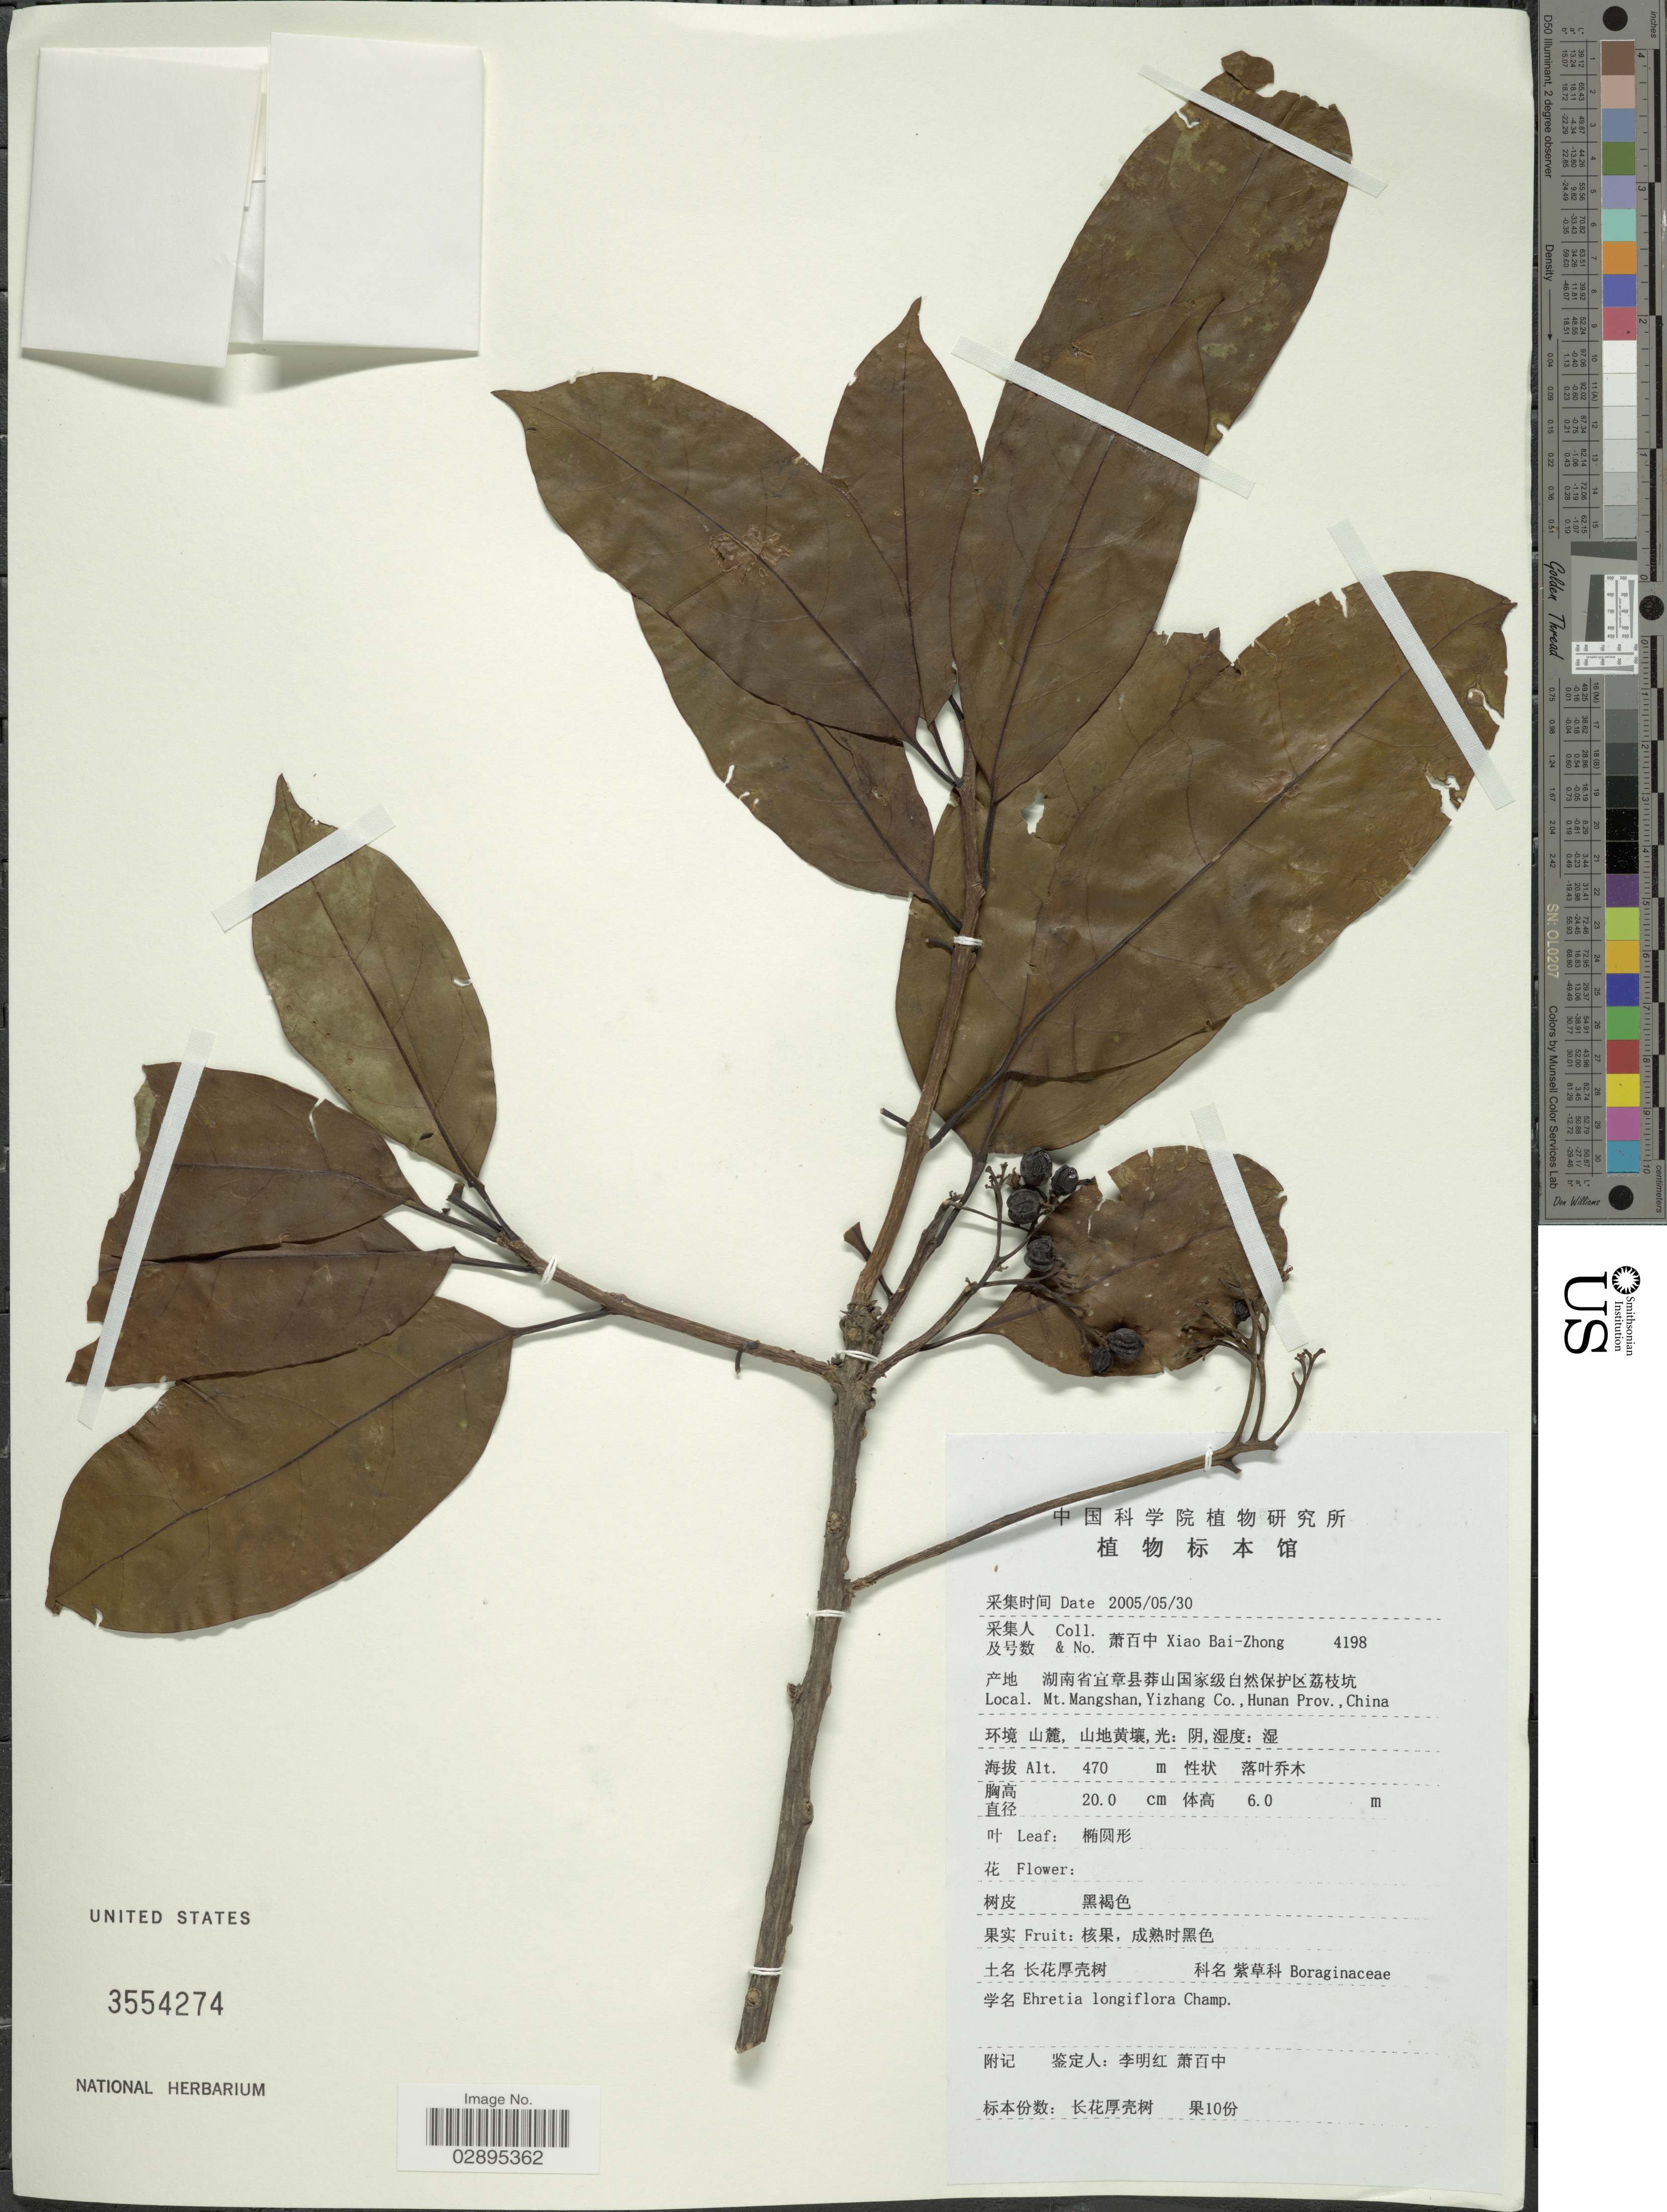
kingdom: Plantae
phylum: Tracheophyta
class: Magnoliopsida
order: Boraginales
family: Ehretiaceae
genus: Ehretia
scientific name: Ehretia longiflora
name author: Champ. ex Benth.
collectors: B. Z. Xiao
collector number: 4198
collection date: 2005-05-30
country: China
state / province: Hunan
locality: Mt. Mangshan, Yizhang Co.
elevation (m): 470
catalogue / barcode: US 3554274